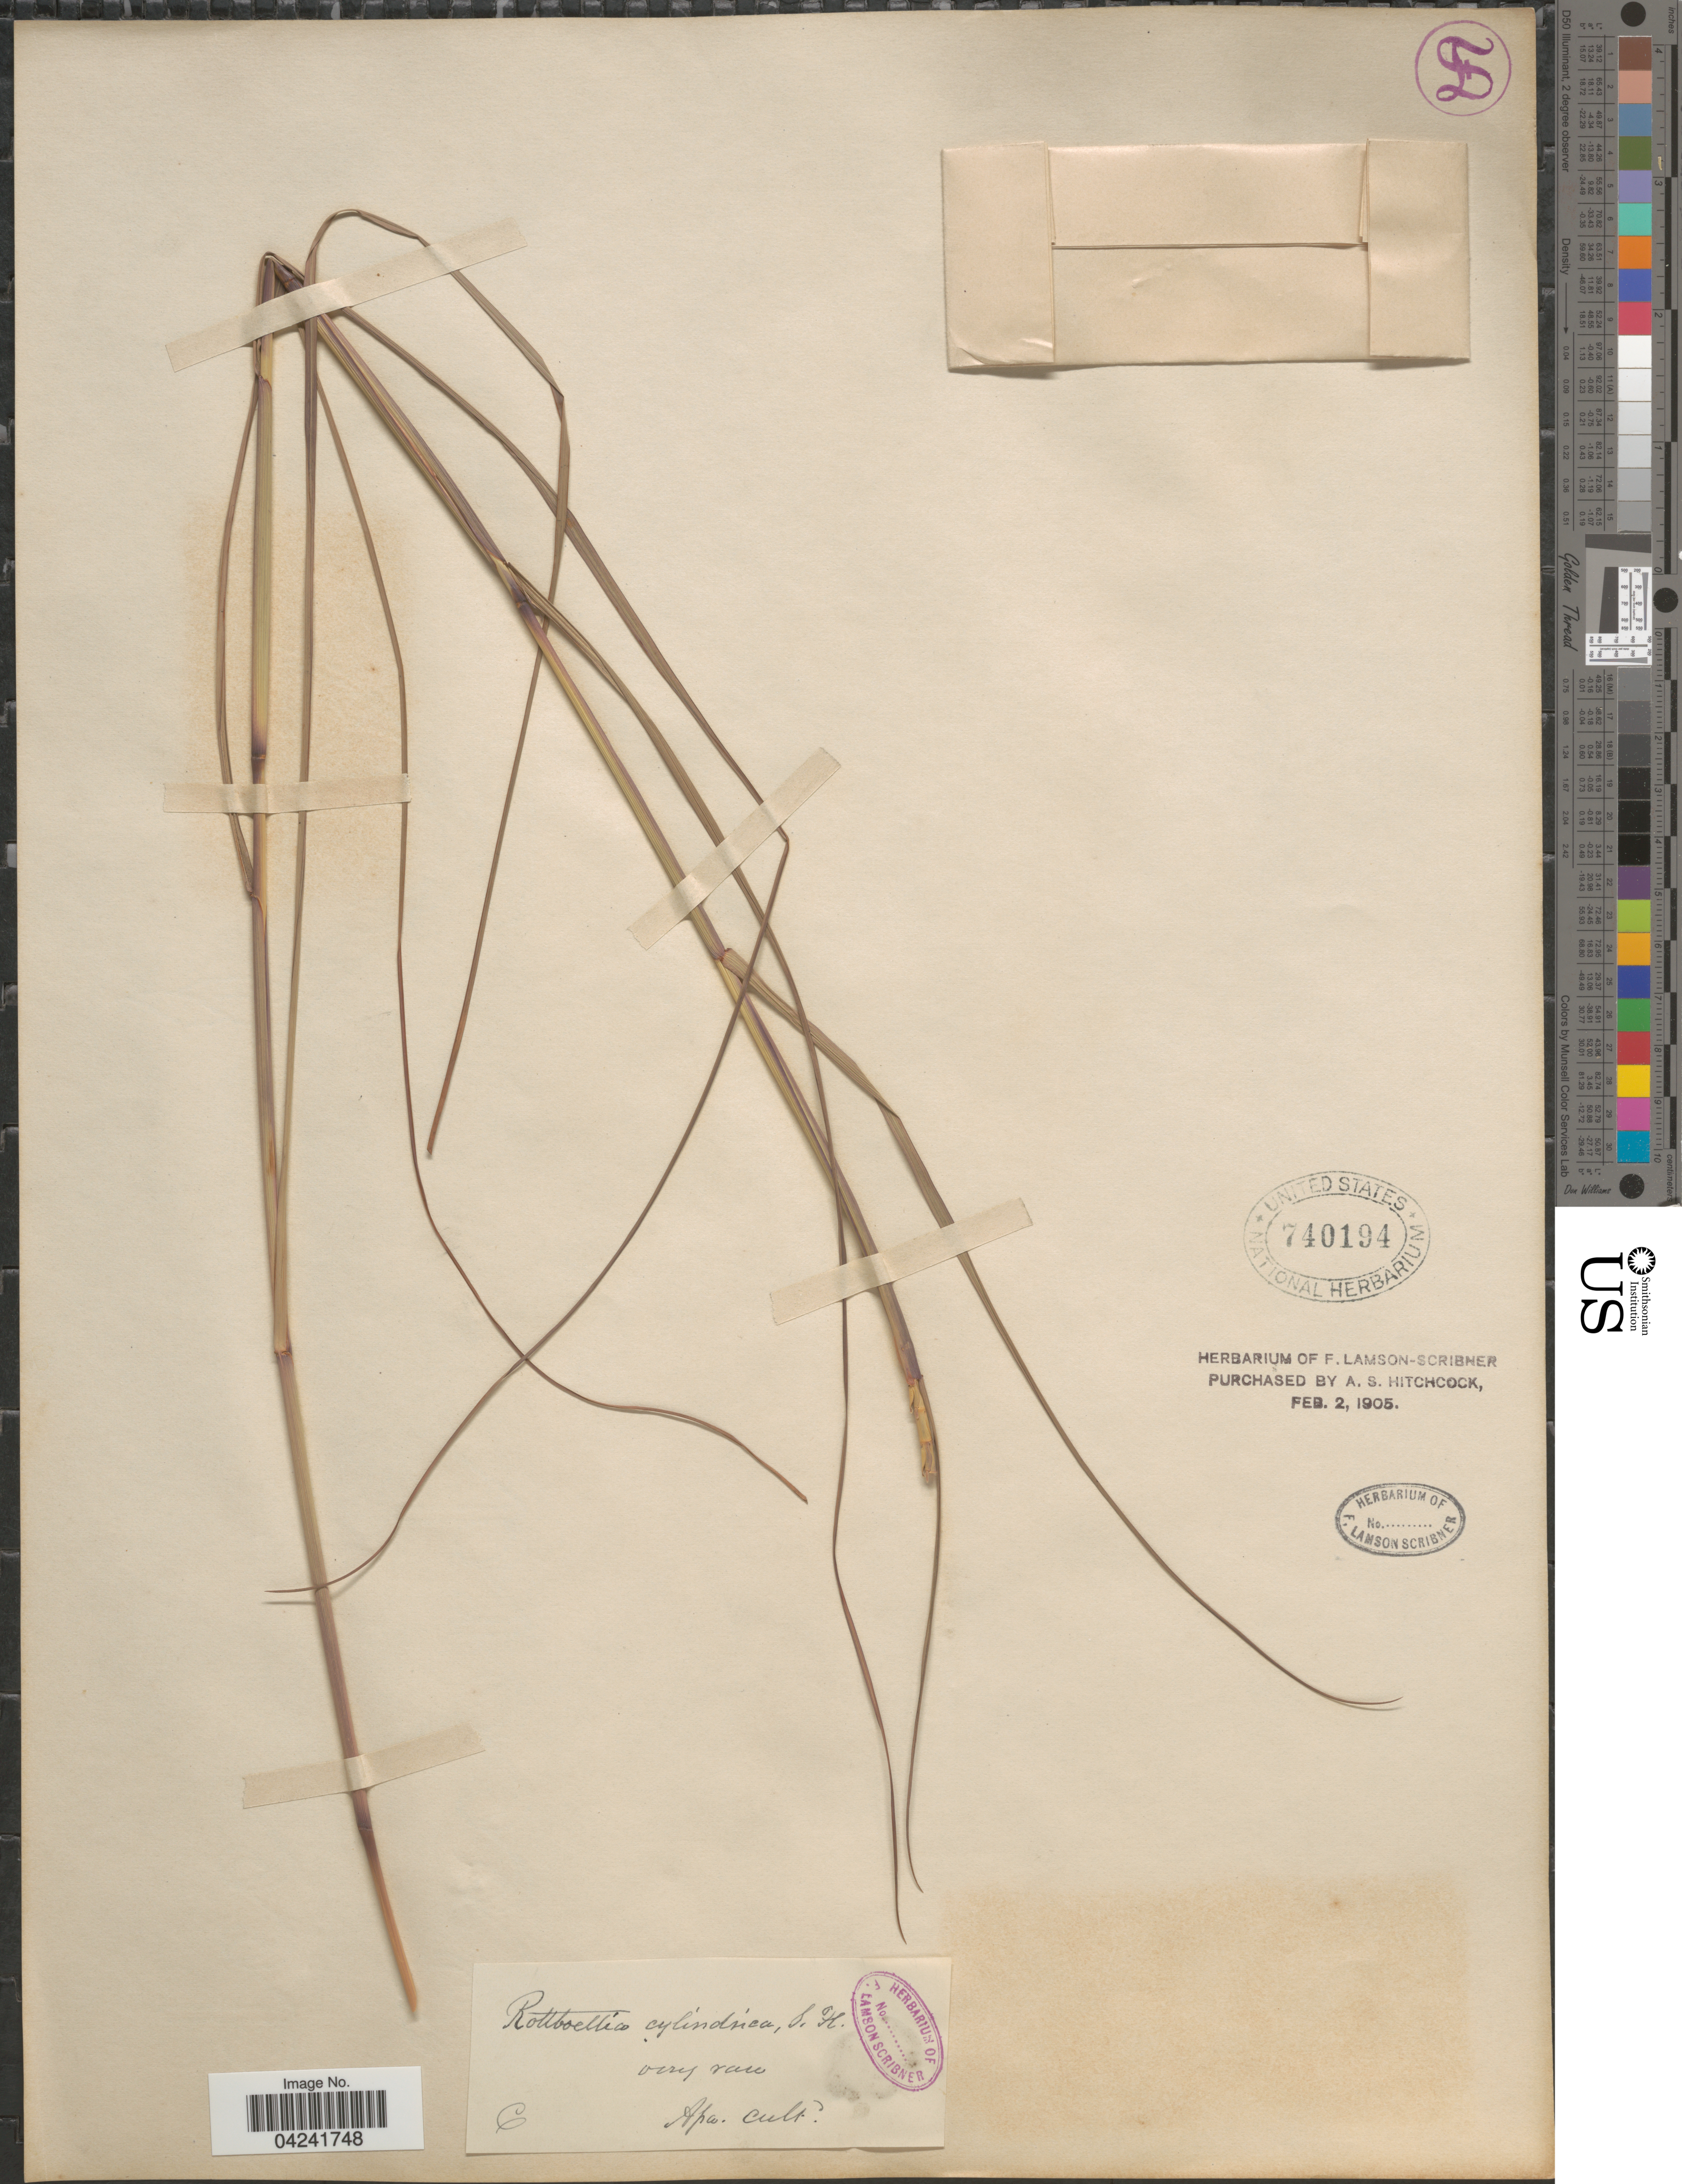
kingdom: Plantae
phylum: Tracheophyta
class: Liliopsida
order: Poales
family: Poaceae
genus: Mnesithea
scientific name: Mnesithea cylindrica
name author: (Michx.) de Koning & Sosef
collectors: ex herb. F. Lamson Scribner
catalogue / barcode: US 740194